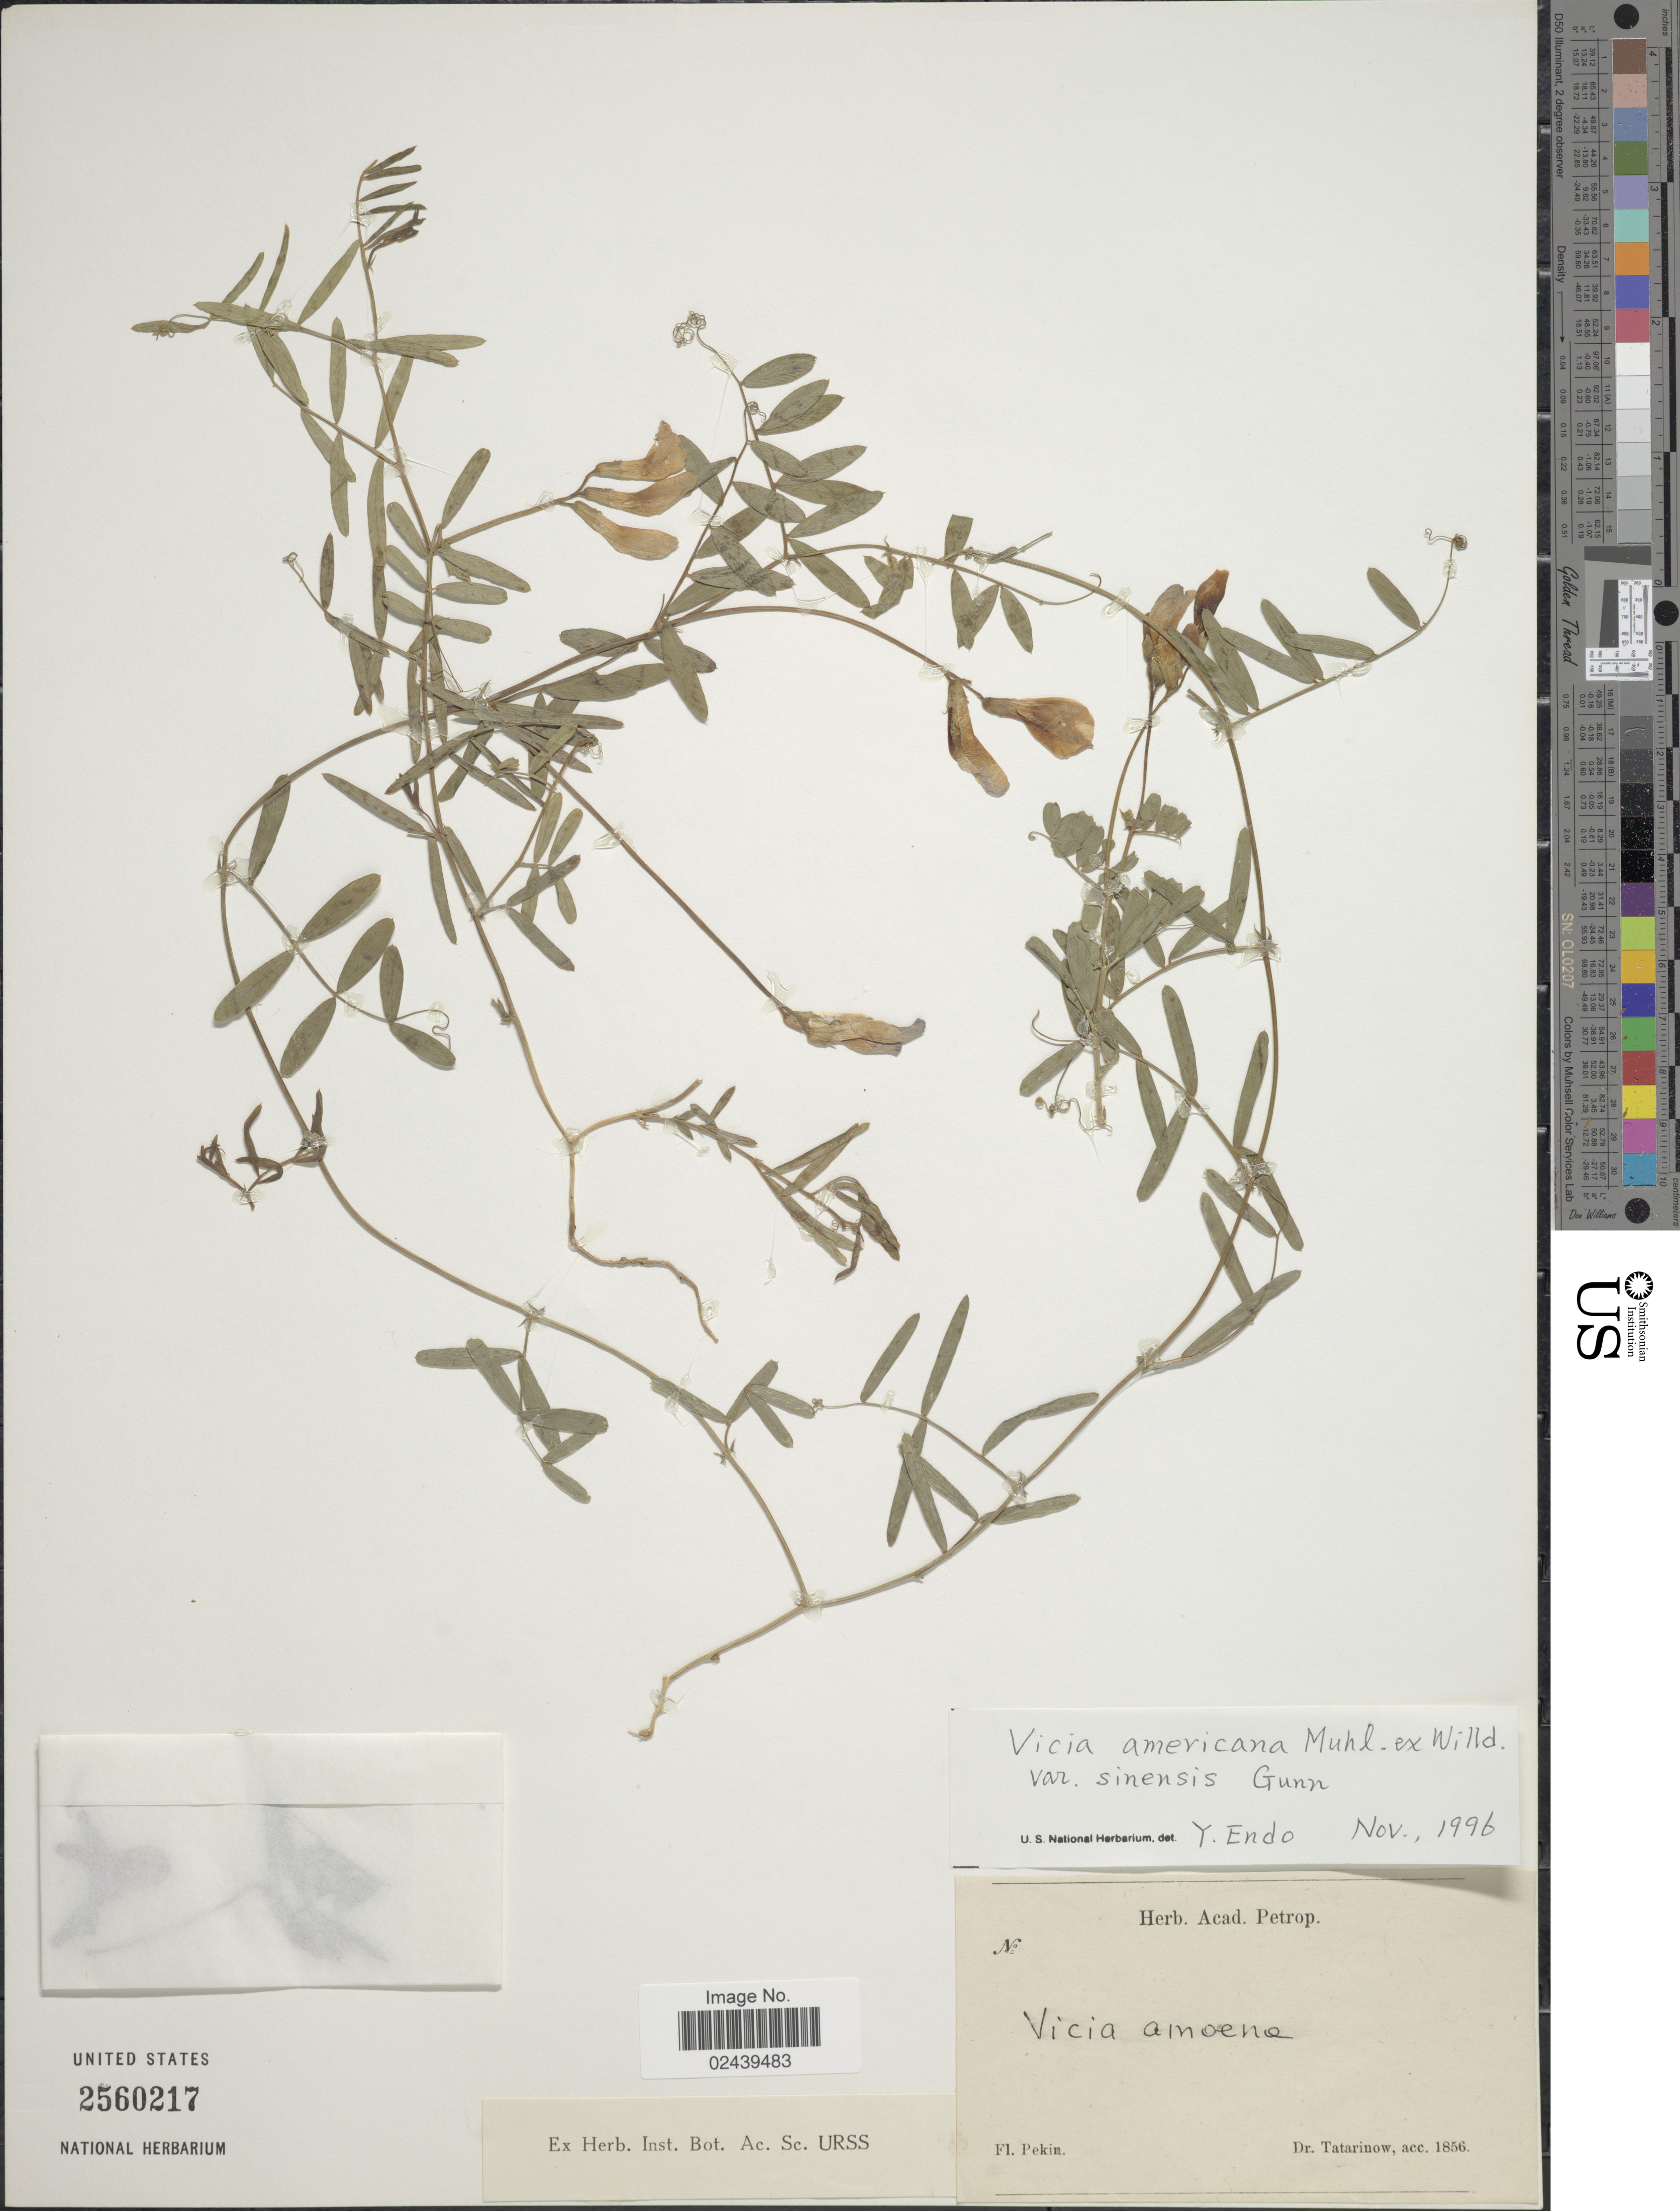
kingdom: Plantae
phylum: Tracheophyta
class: Magnoliopsida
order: Fabales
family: Fabaceae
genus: Vicia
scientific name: Vicia americana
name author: Muhl. ex Willd.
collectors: -. Tatarinow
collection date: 1856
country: China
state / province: Beijing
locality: Fl. Pekin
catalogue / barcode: US 2560217